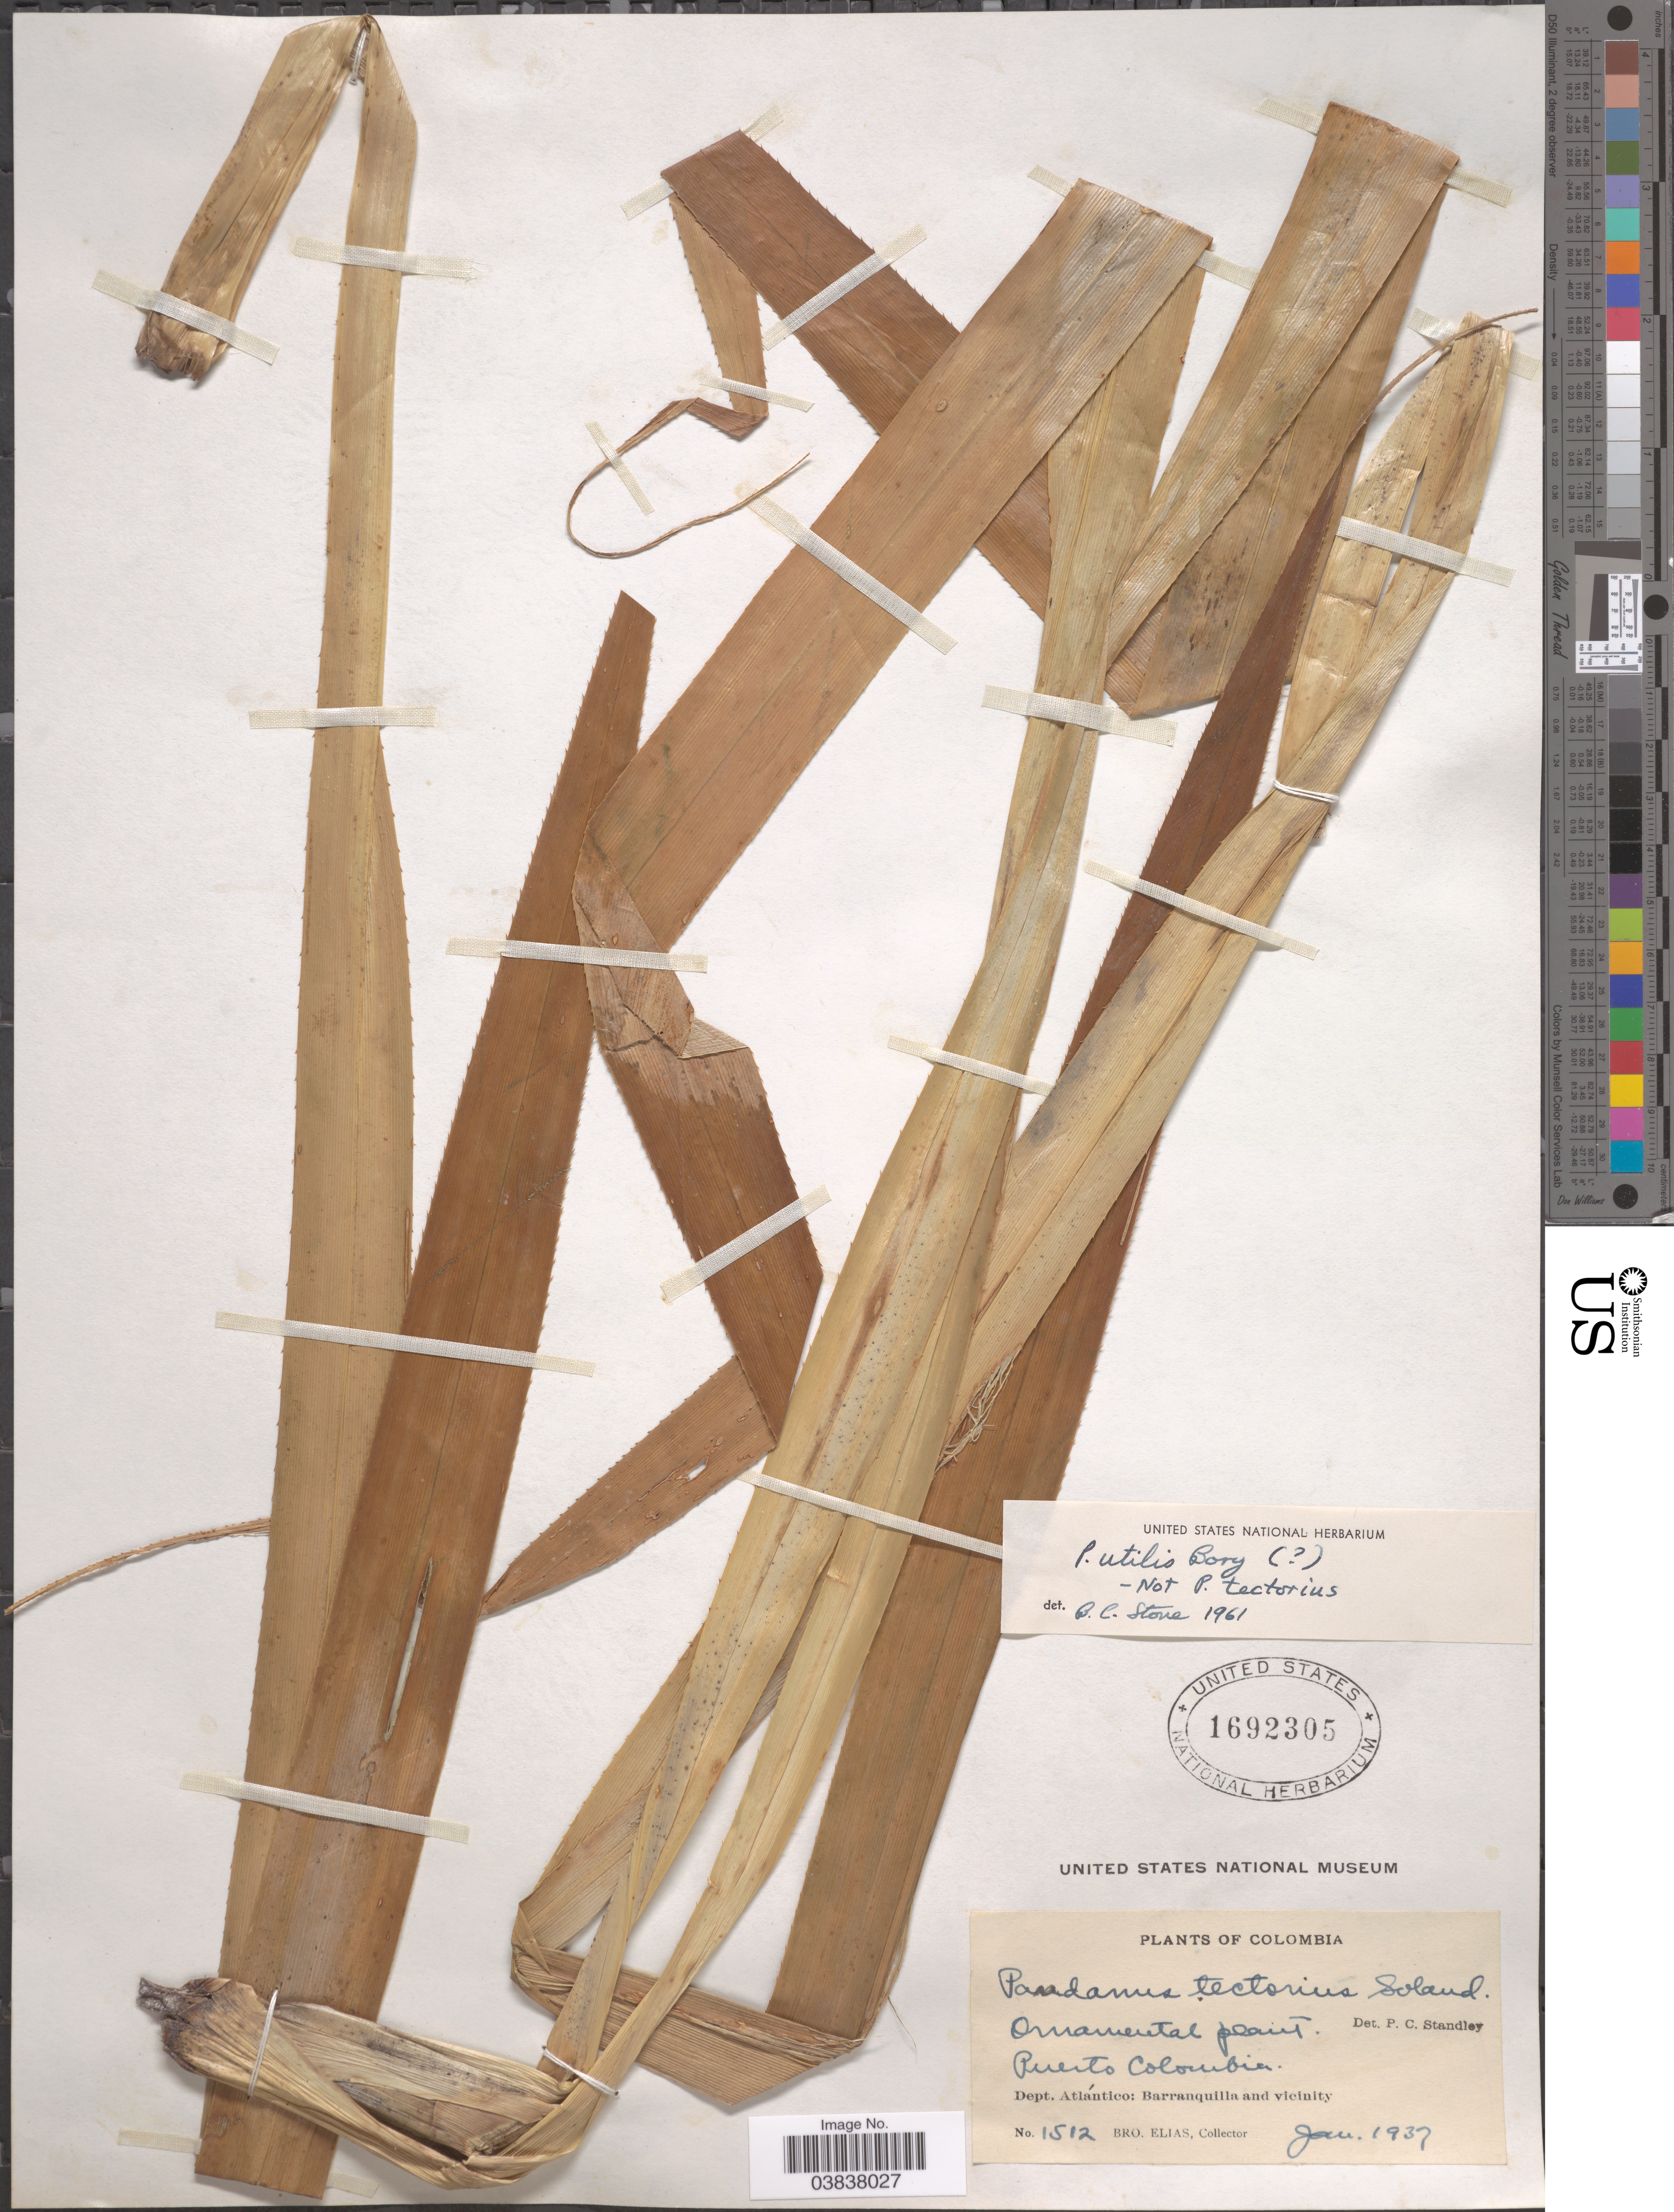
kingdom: Plantae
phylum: Tracheophyta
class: Liliopsida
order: Pandanales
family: Pandanaceae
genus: Pandanus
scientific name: Pandanus utilis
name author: Bory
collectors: Bro. Elias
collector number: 1512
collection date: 1937-01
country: Colombia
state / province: Atlántico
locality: Puerto Colombia. Dept. Atlántico: Barranquilla and vicinity.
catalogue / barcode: US 1692305